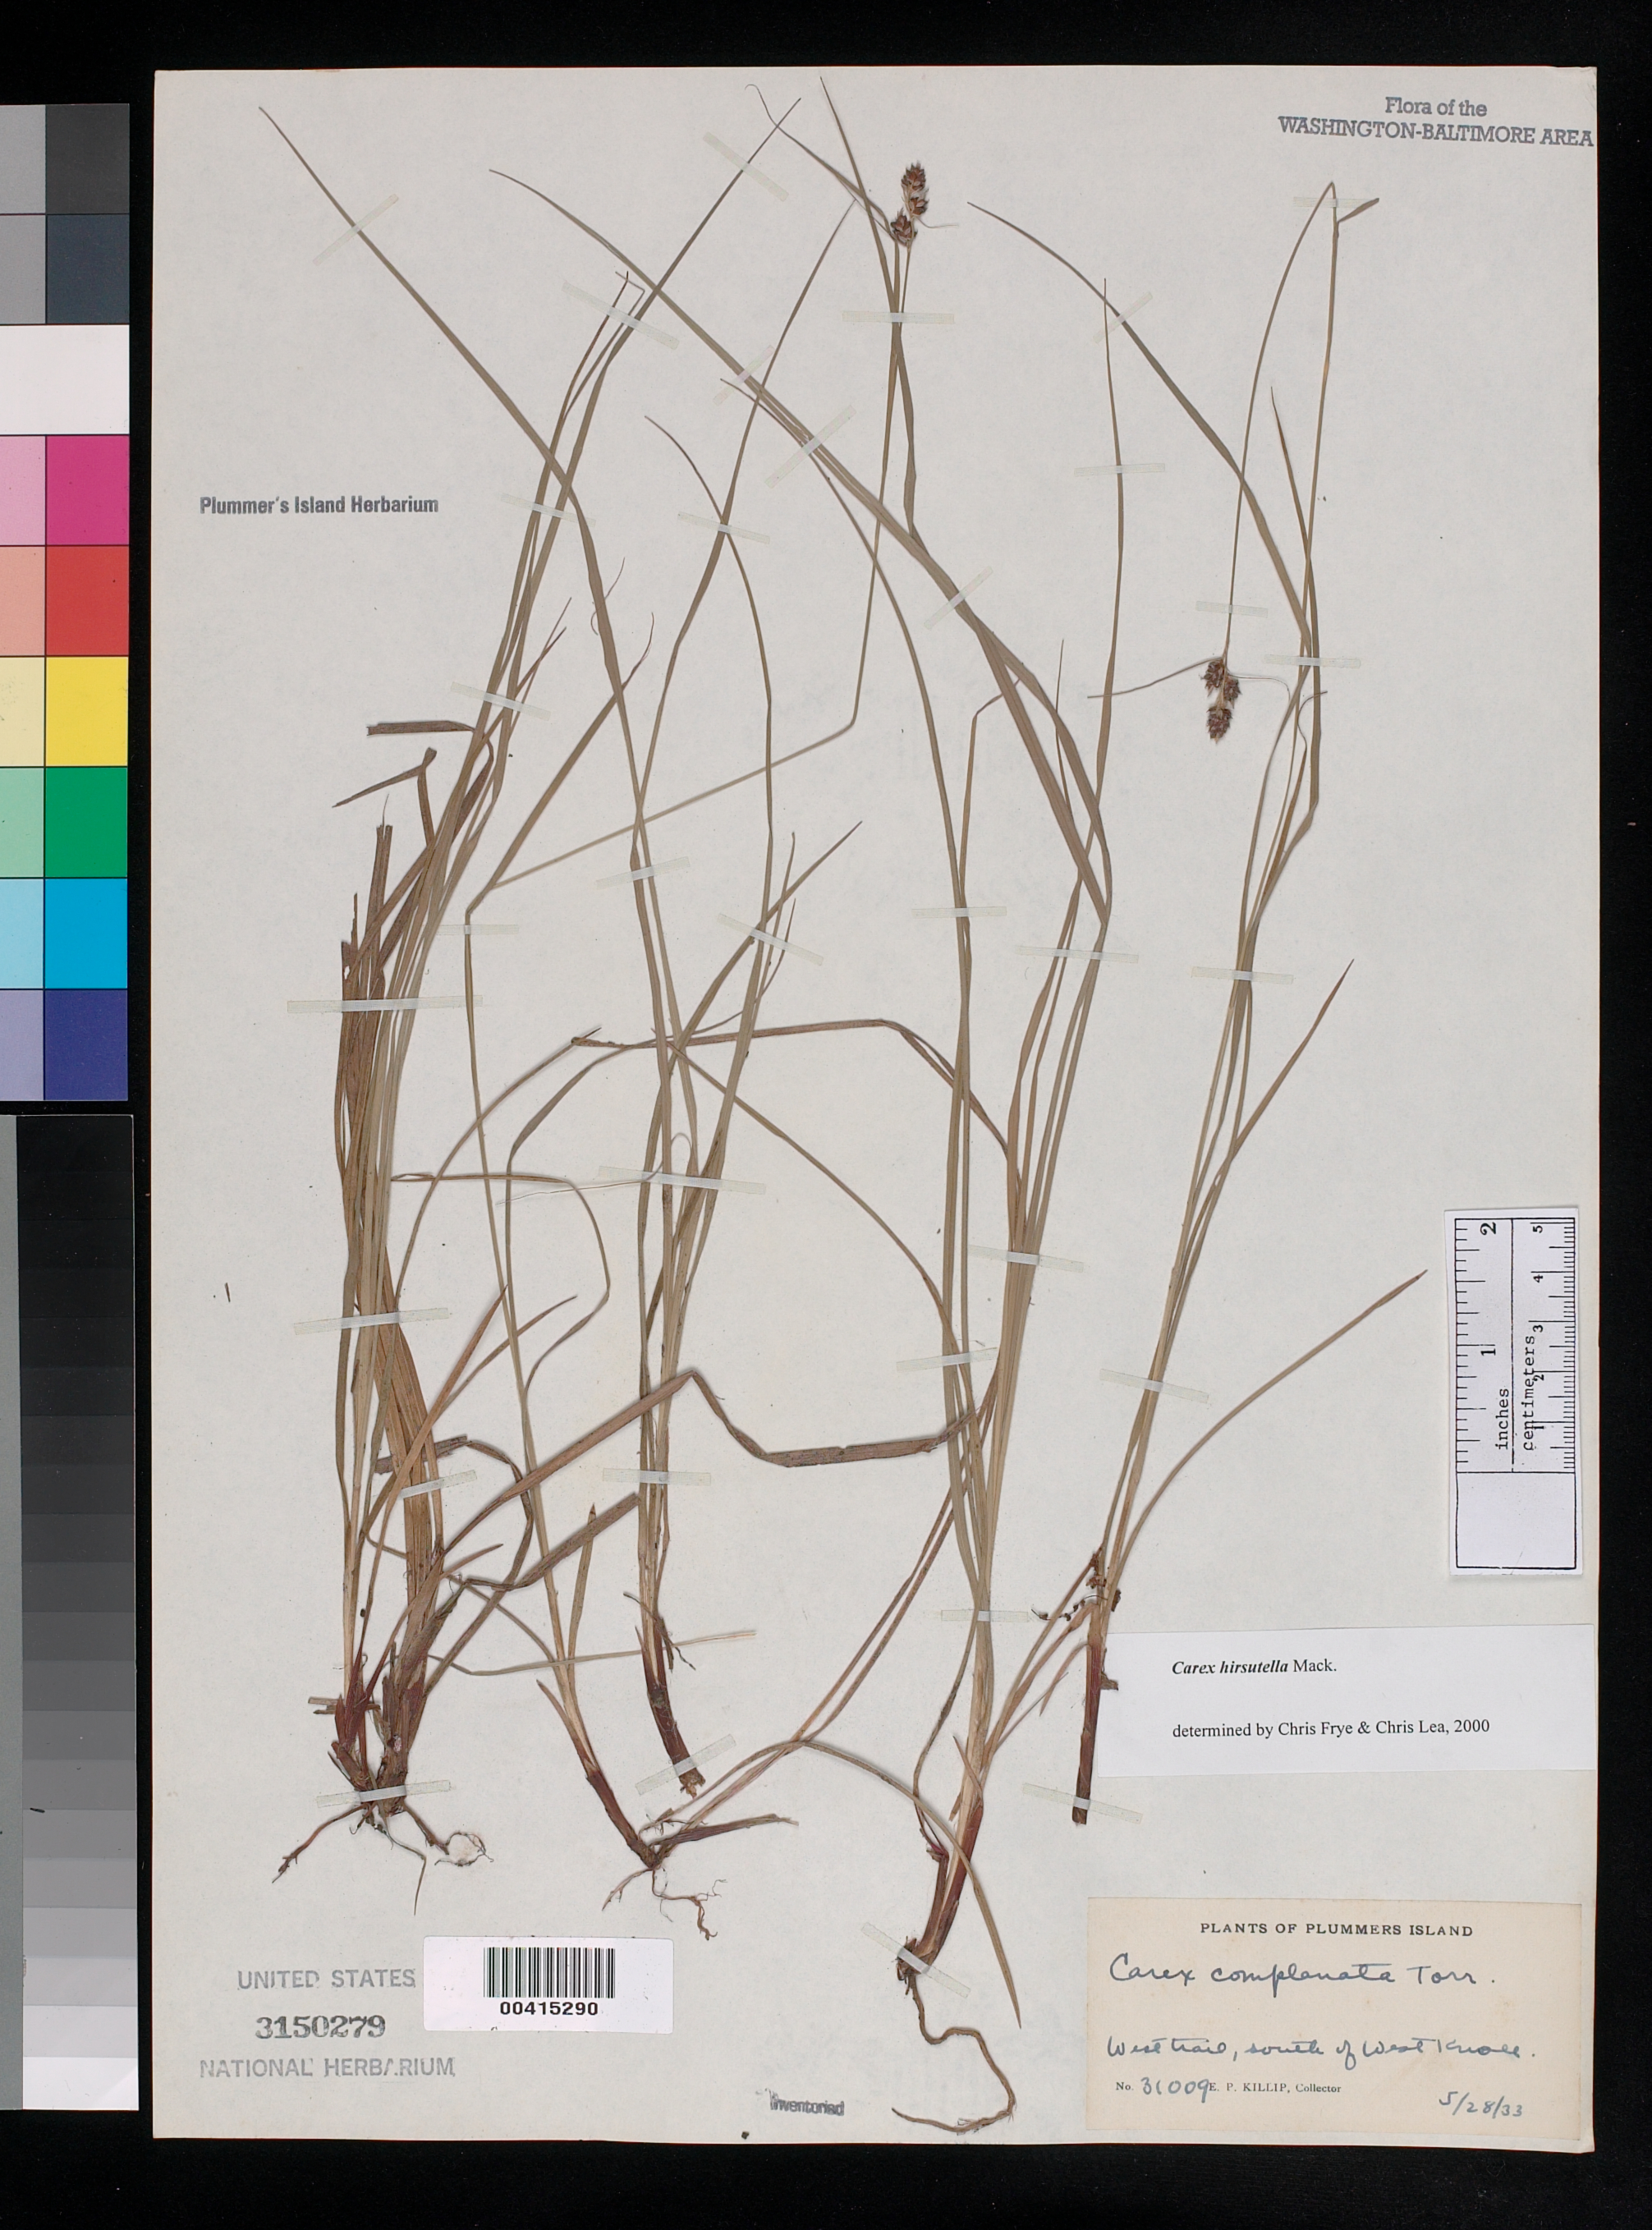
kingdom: Plantae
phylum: Tracheophyta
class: Liliopsida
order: Poales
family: Cyperaceae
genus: Carex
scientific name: Carex hirsutella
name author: Mack.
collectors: E. P. Killip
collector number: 31009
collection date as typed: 28 May 1933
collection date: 1933-05-28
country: United States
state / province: Maryland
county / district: Montgomery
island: Plummers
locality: Plummer's Island; west trail, south of W. knoll Plummers Island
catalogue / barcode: US 3150279